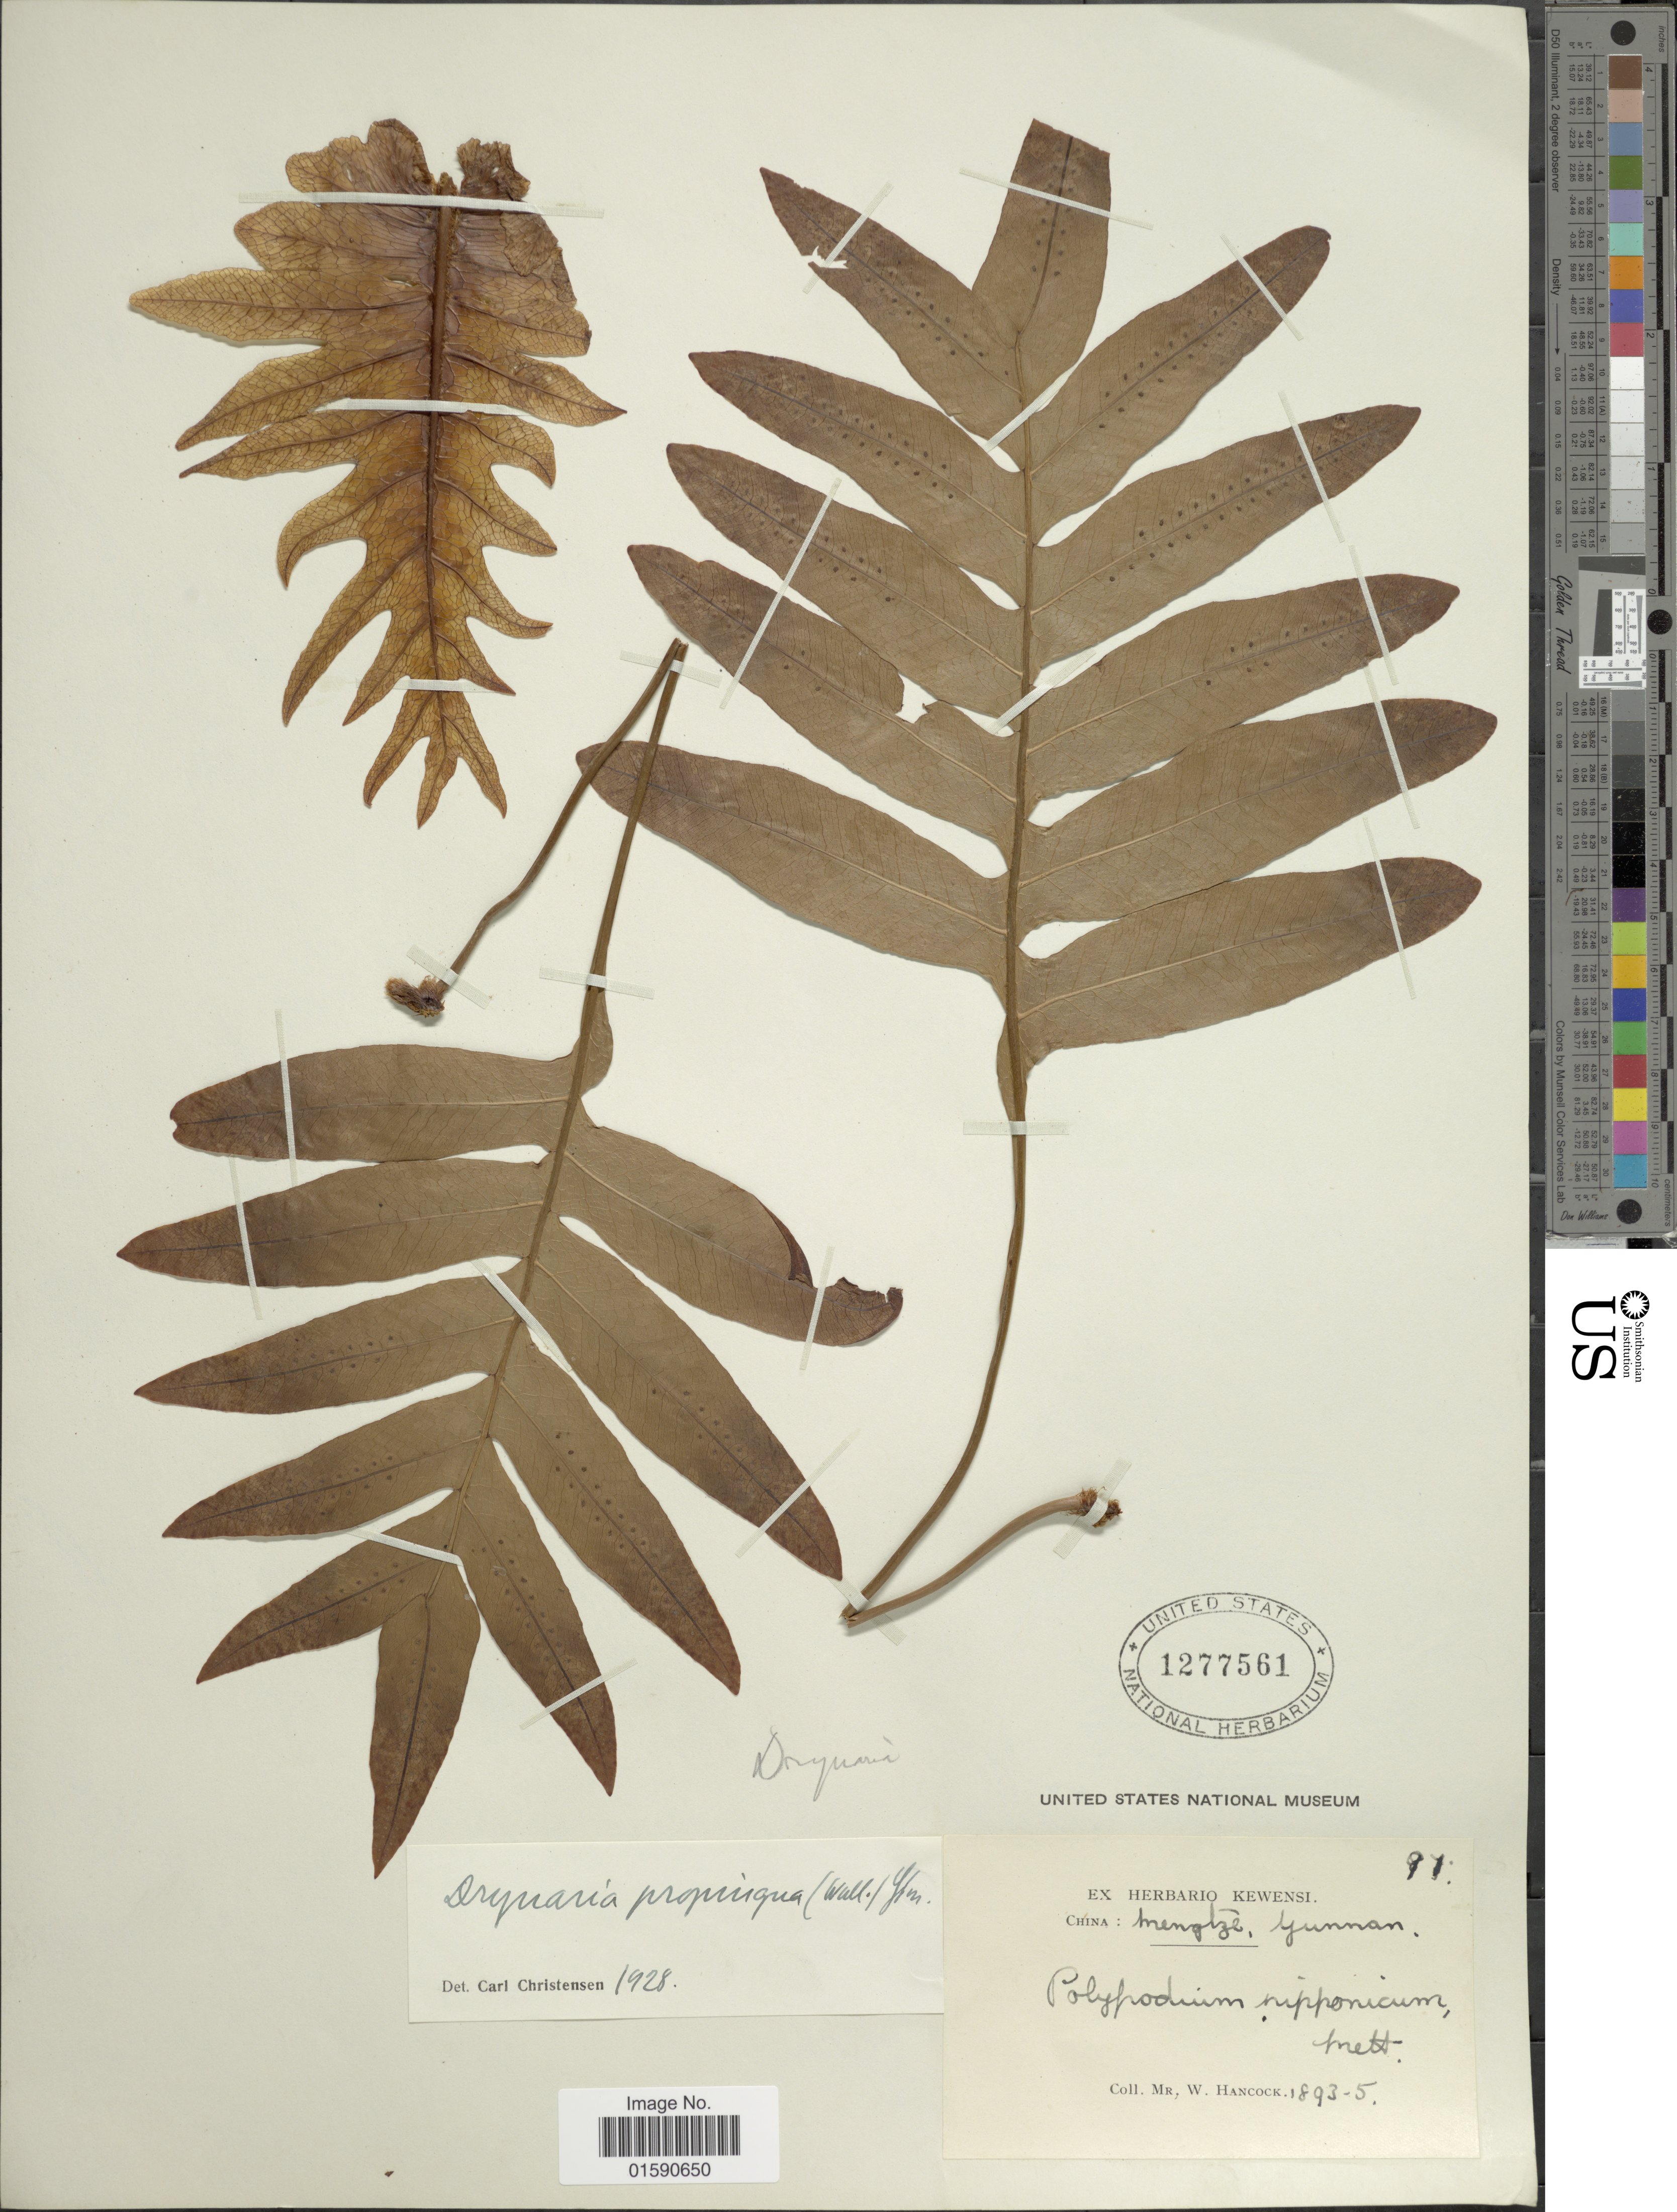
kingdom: Plantae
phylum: Tracheophyta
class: Polypodiopsida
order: Polypodiales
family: Polypodiaceae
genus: Drynaria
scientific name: Drynaria propinqua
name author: (Wall. ex Mett.) J. Sm.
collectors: W. Hancock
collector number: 91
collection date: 1893/1895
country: China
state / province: Yunnan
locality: Mengtze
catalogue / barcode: US 1277561